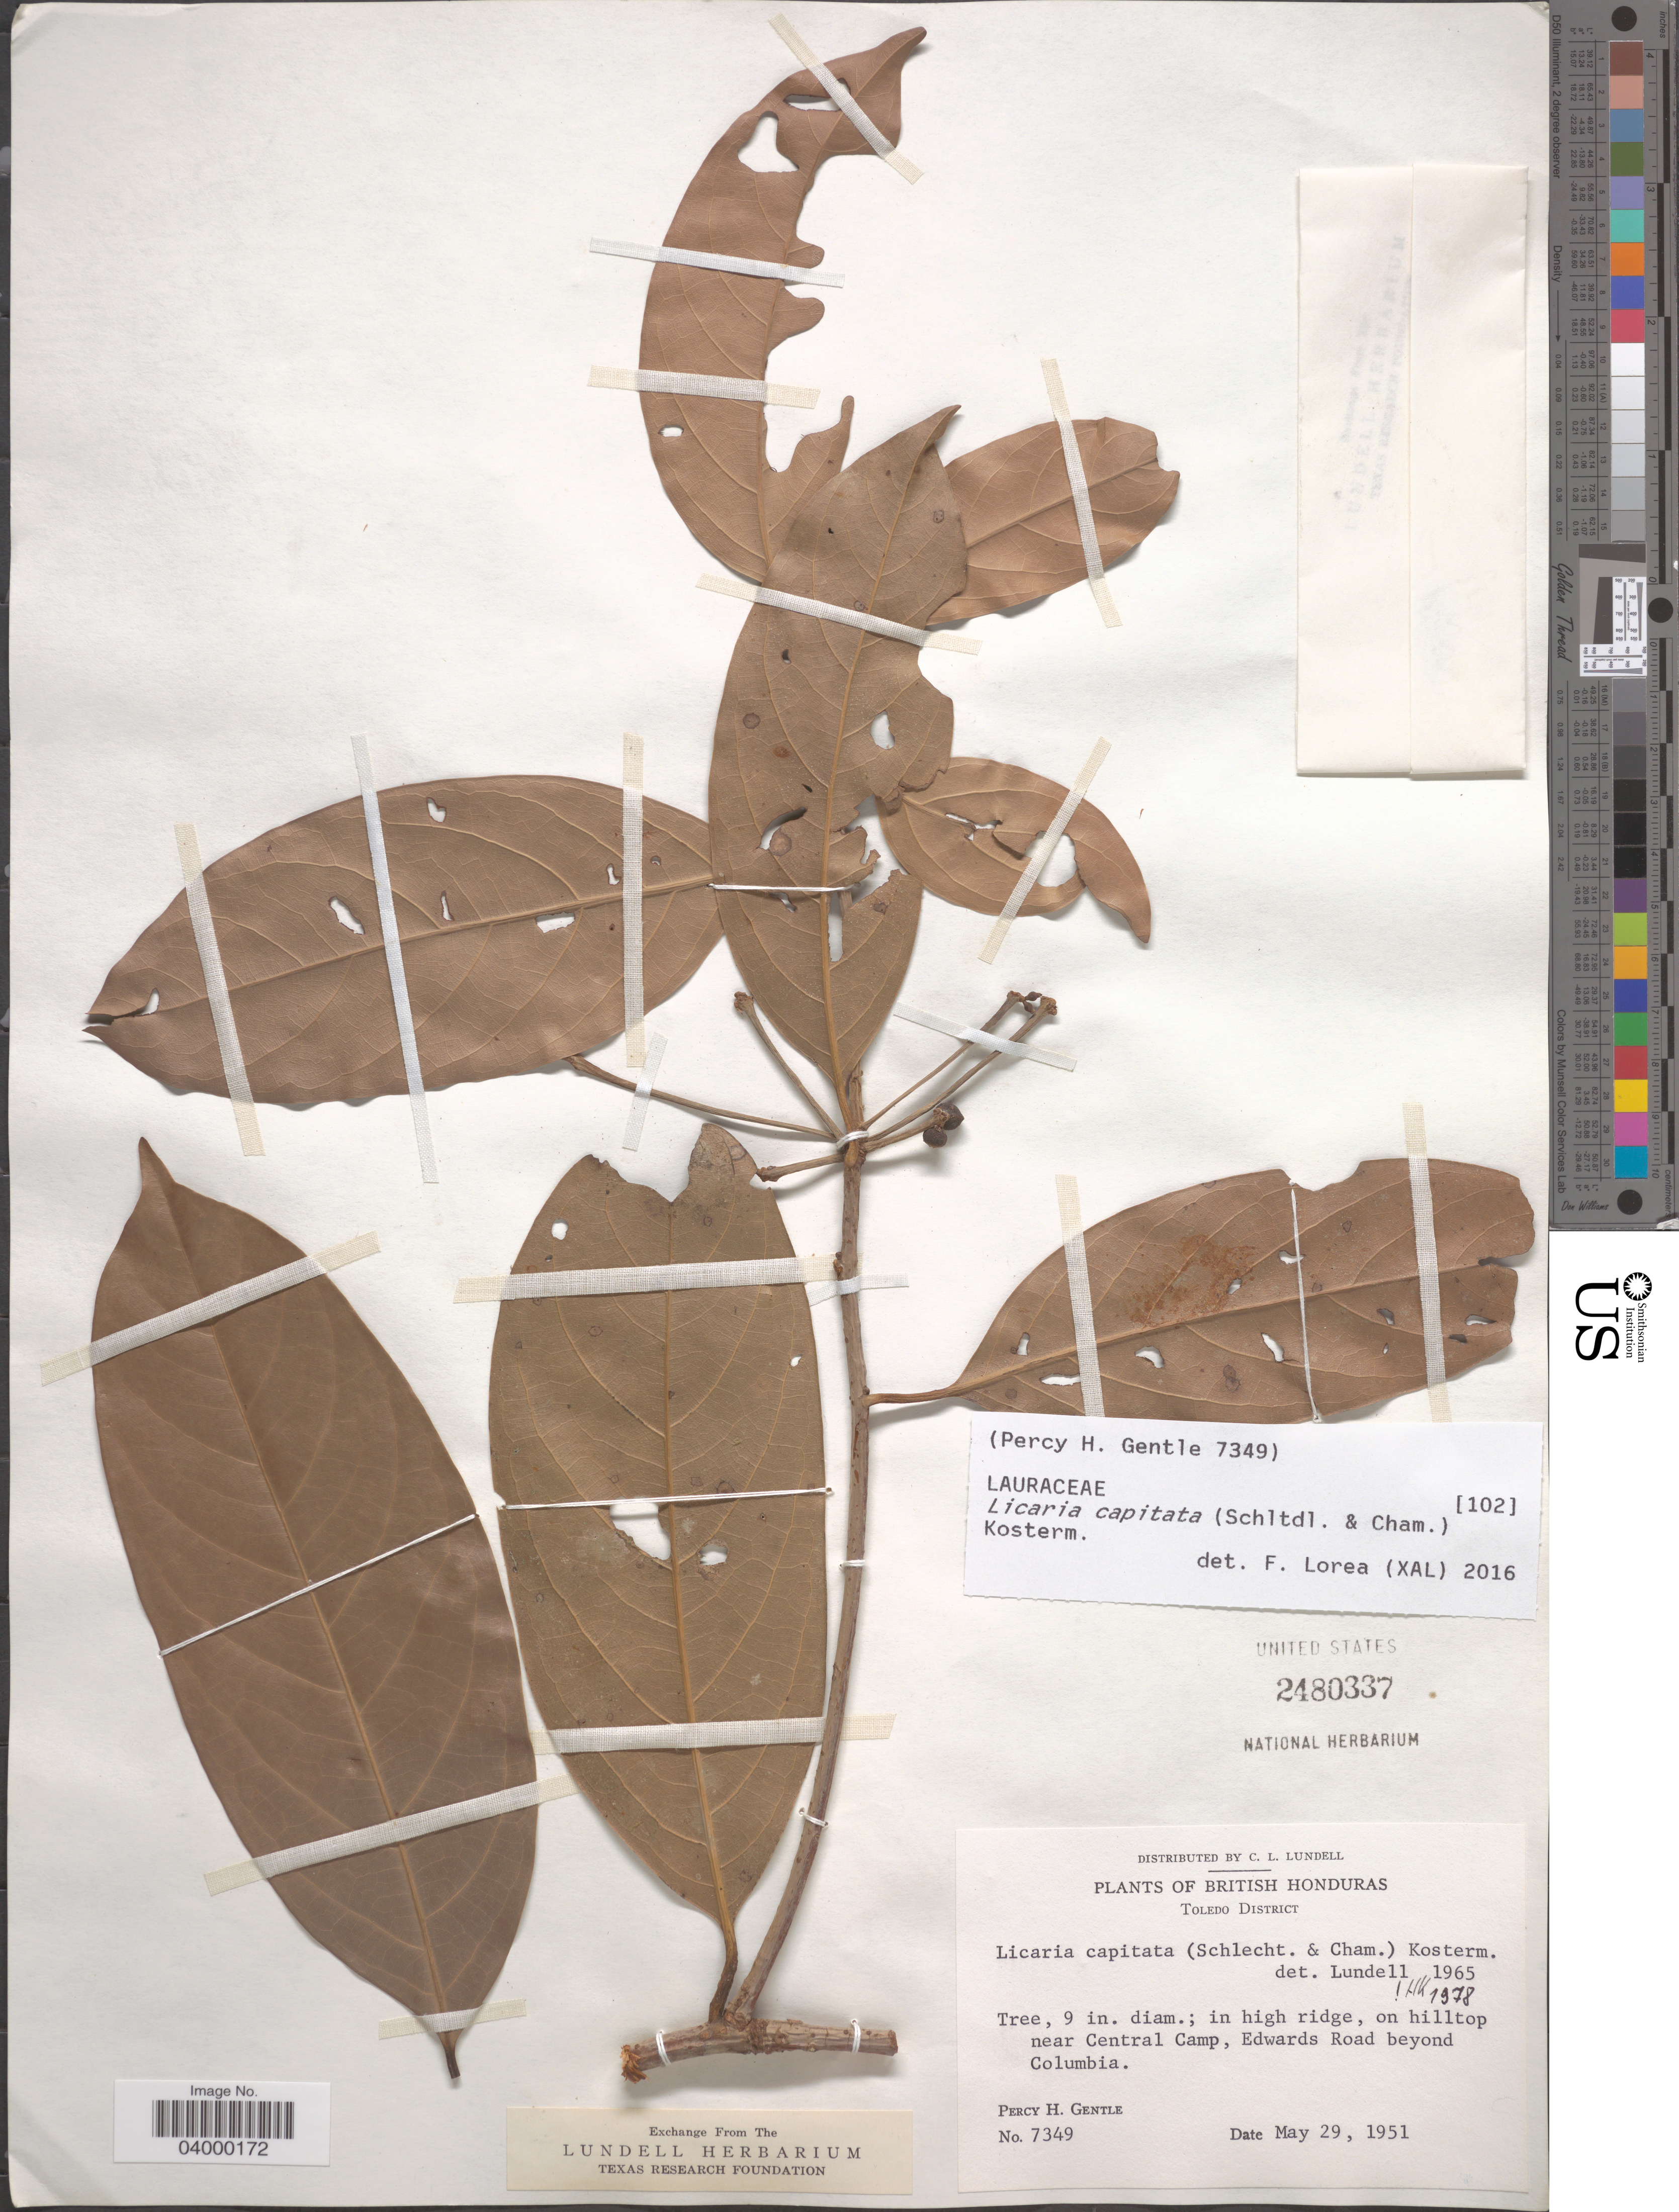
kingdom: Plantae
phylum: Tracheophyta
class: Magnoliopsida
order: Laurales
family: Lauraceae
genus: Licaria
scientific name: Licaria capitata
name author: (Schltdl. & Cham.) Kosterm.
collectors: P. H. Gentle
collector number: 7349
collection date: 1951-05-29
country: Belize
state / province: Toledo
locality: British honduras. Toledo District. On hilltop near Central Camp, Edwards road beyond Columbia.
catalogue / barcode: US 2480337